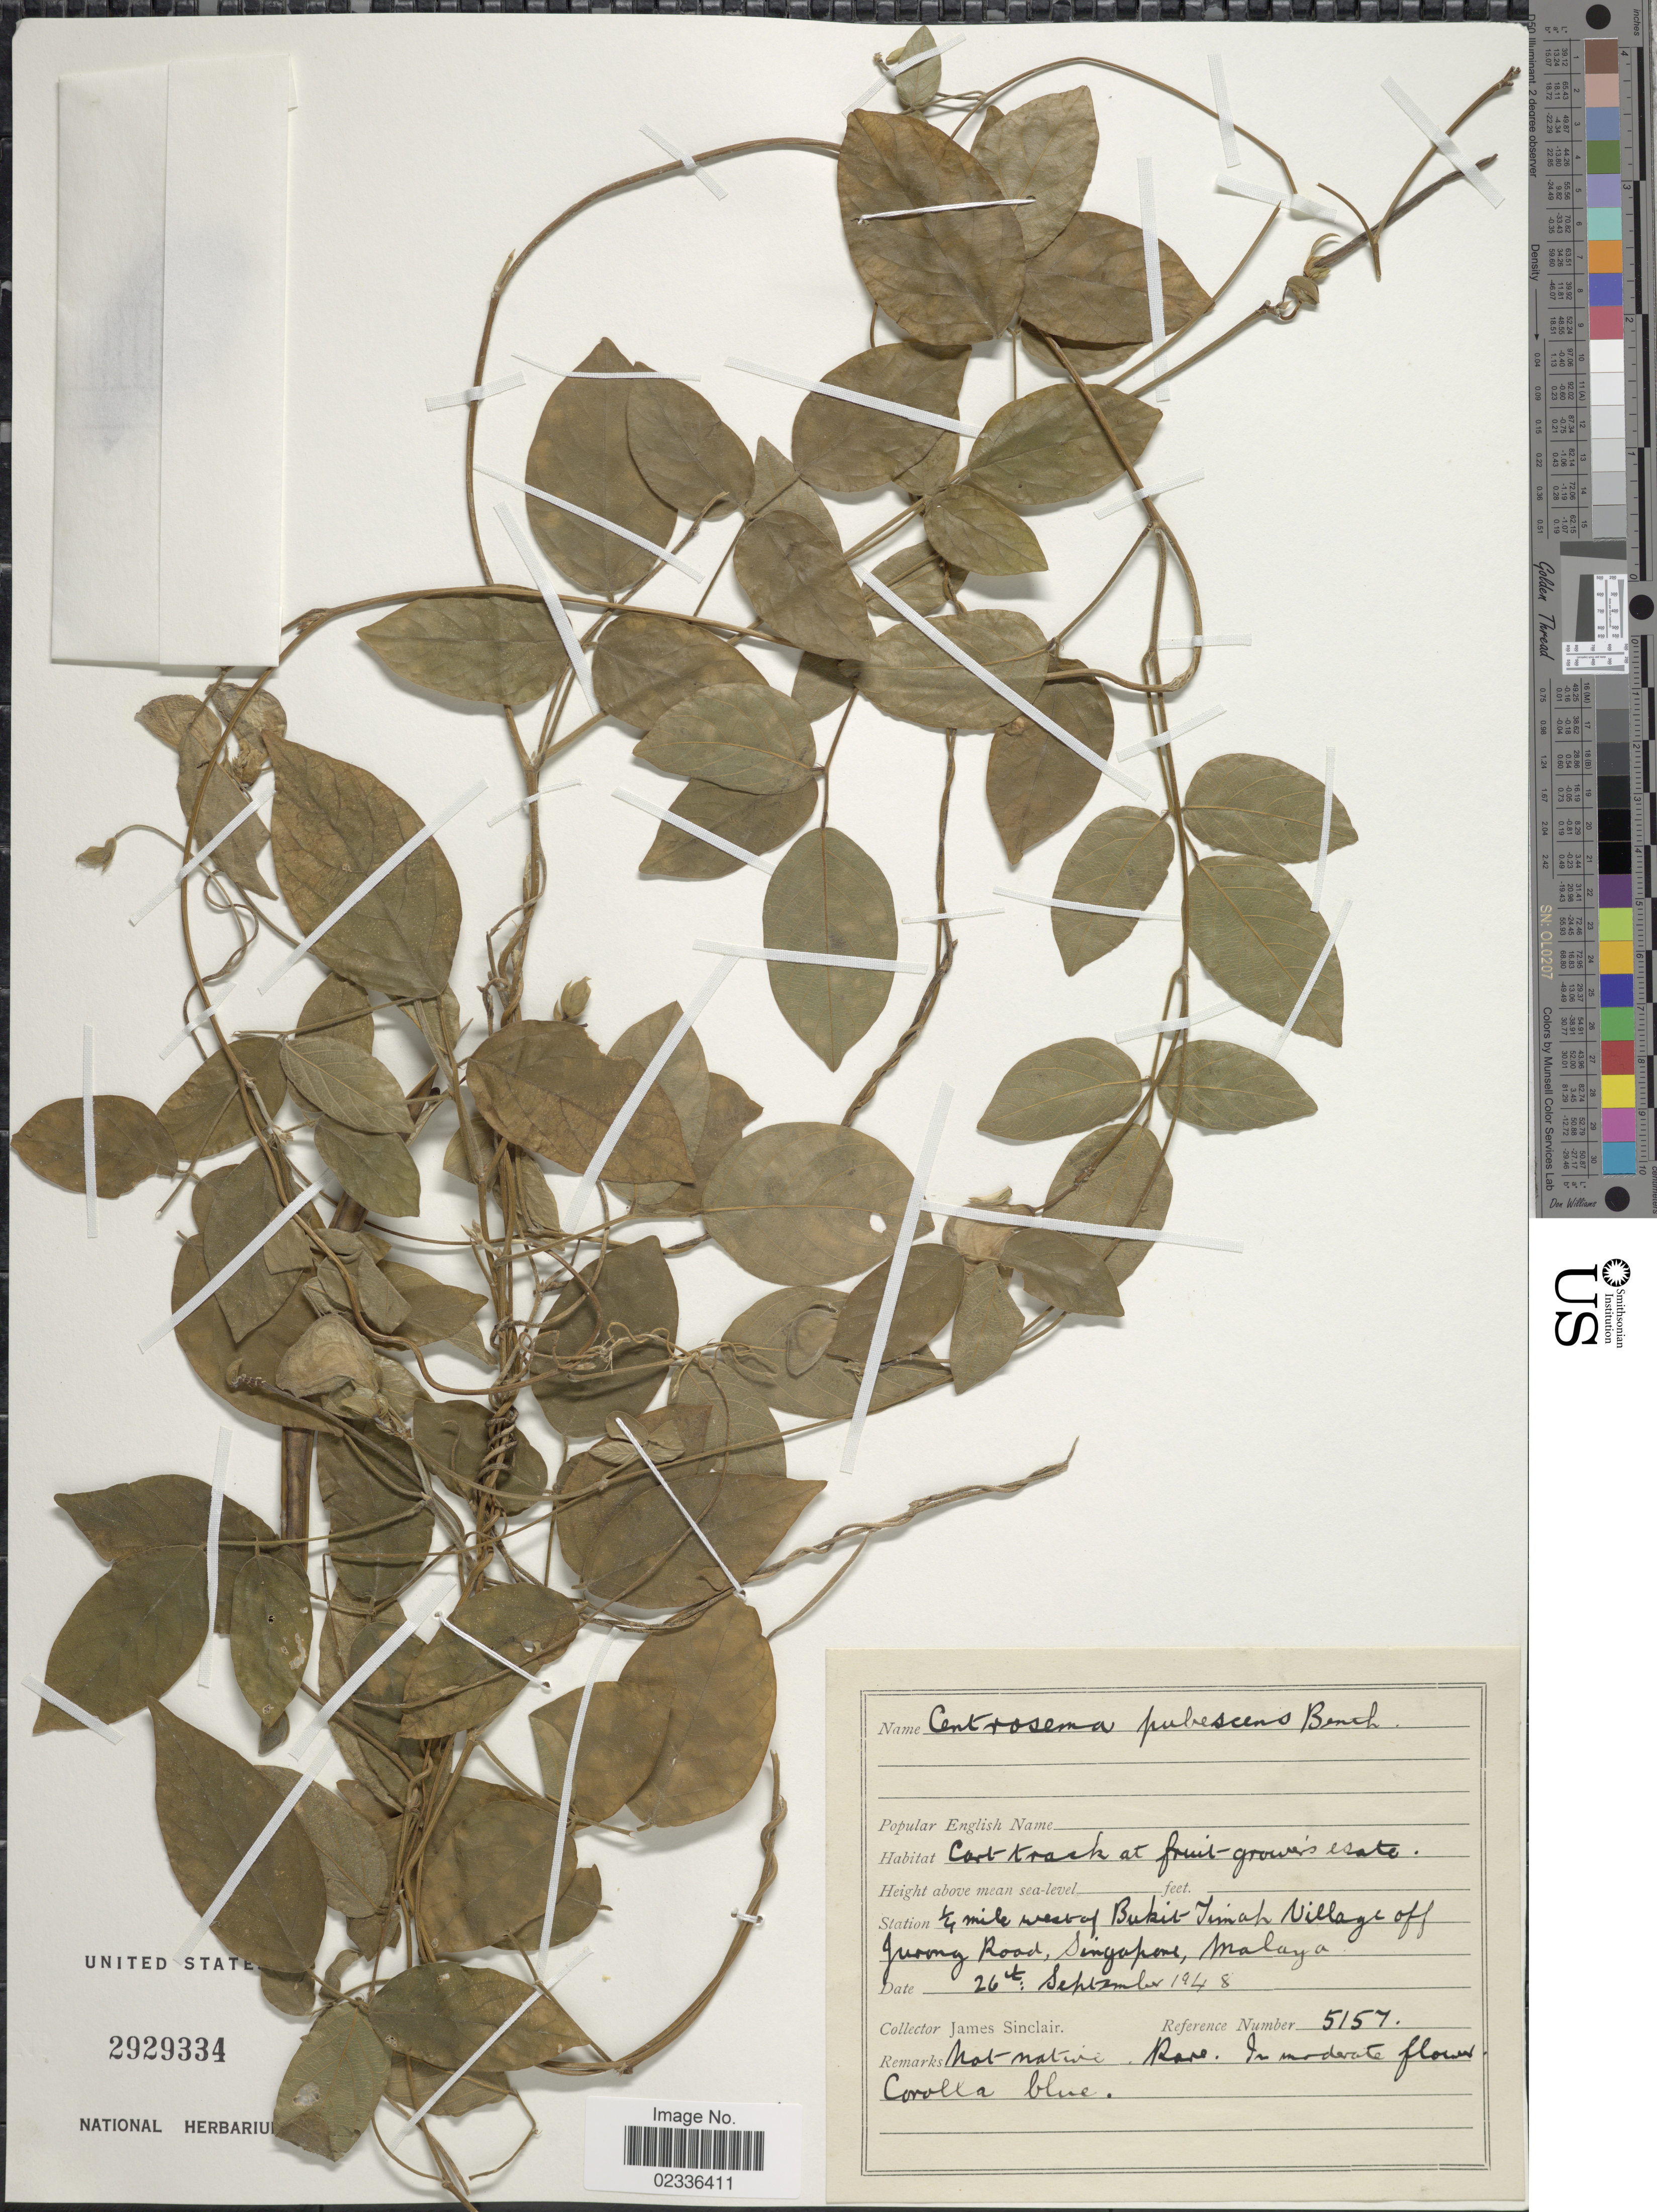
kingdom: Plantae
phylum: Tracheophyta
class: Magnoliopsida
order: Fabales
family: Fabaceae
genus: Centrosema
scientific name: Centrosema pubescens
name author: Benth.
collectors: J. Sinclair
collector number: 5157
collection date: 1948-09-26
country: Singapore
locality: ¼ mile west of Bukit Timah Village off Jurong Road, Singapore, Malaya.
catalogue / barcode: US 2929334